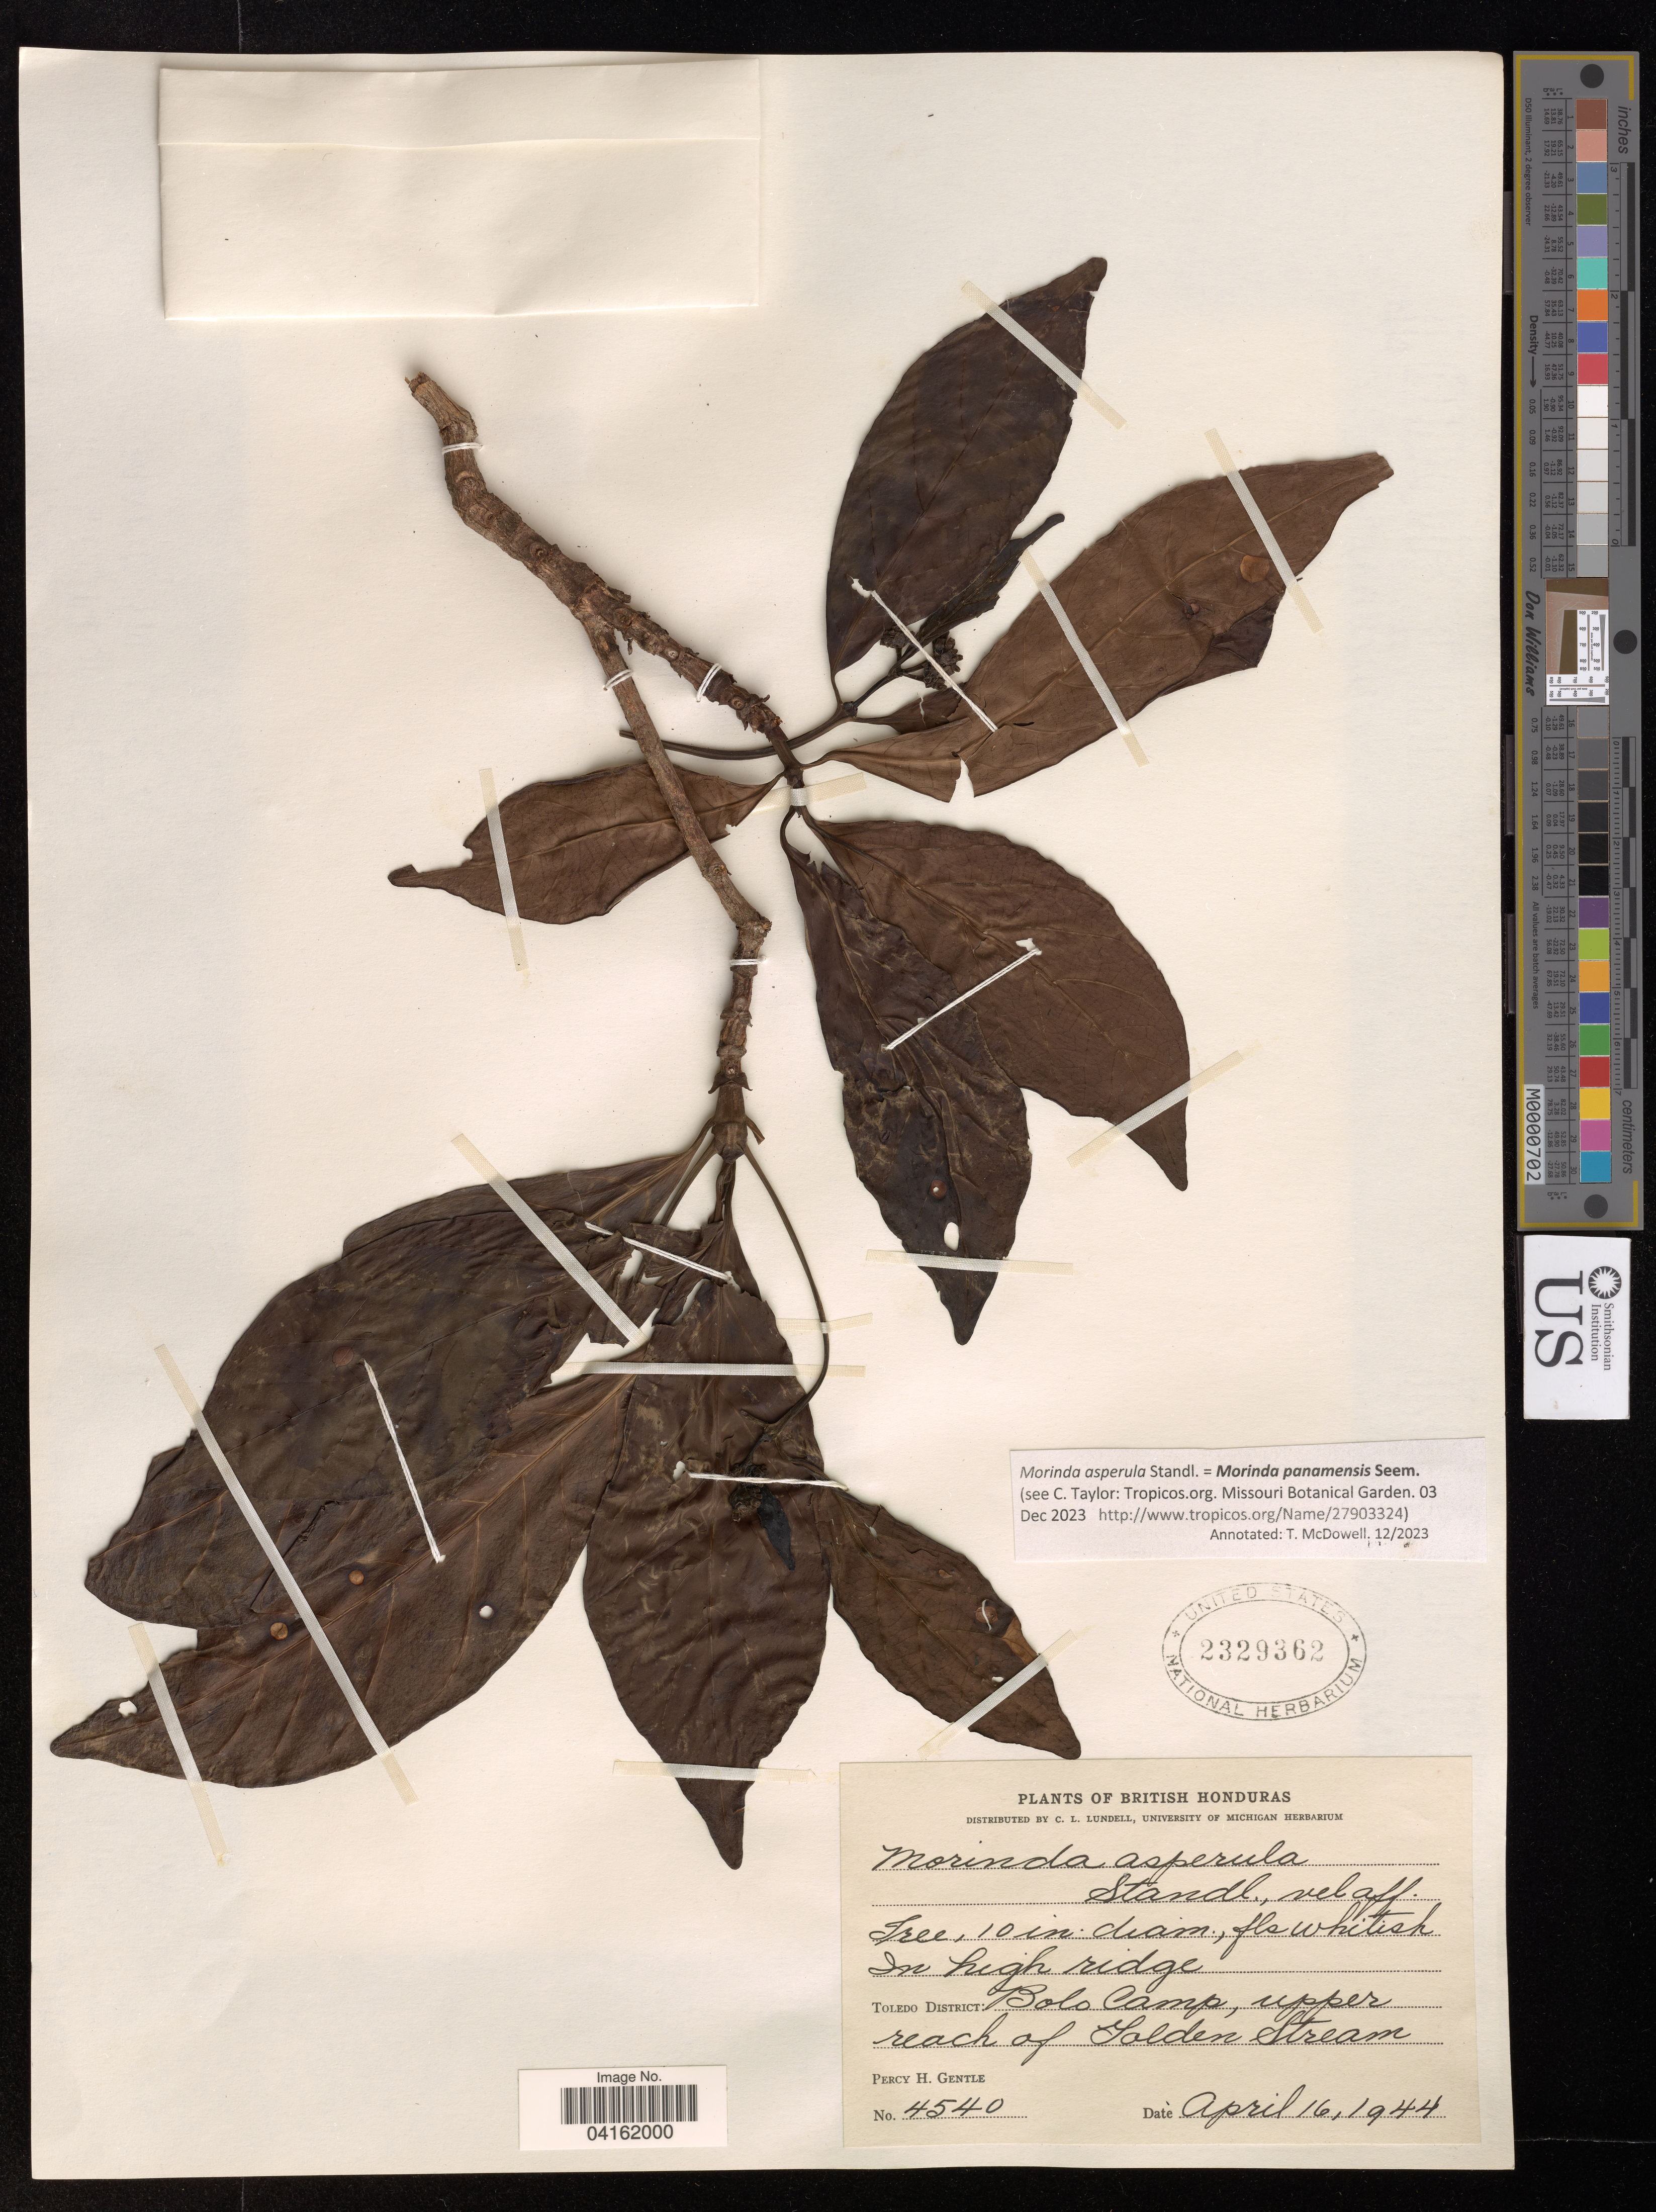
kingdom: Plantae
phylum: Tracheophyta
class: Magnoliopsida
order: Gentianales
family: Rubiaceae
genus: Morinda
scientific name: Morinda panamensis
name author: Seem.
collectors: P. H. Gentle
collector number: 4540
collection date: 1944-04-16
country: Belize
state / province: Toledo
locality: Bolo Camp, upper reach of Golden Stream.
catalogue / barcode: US 2329362